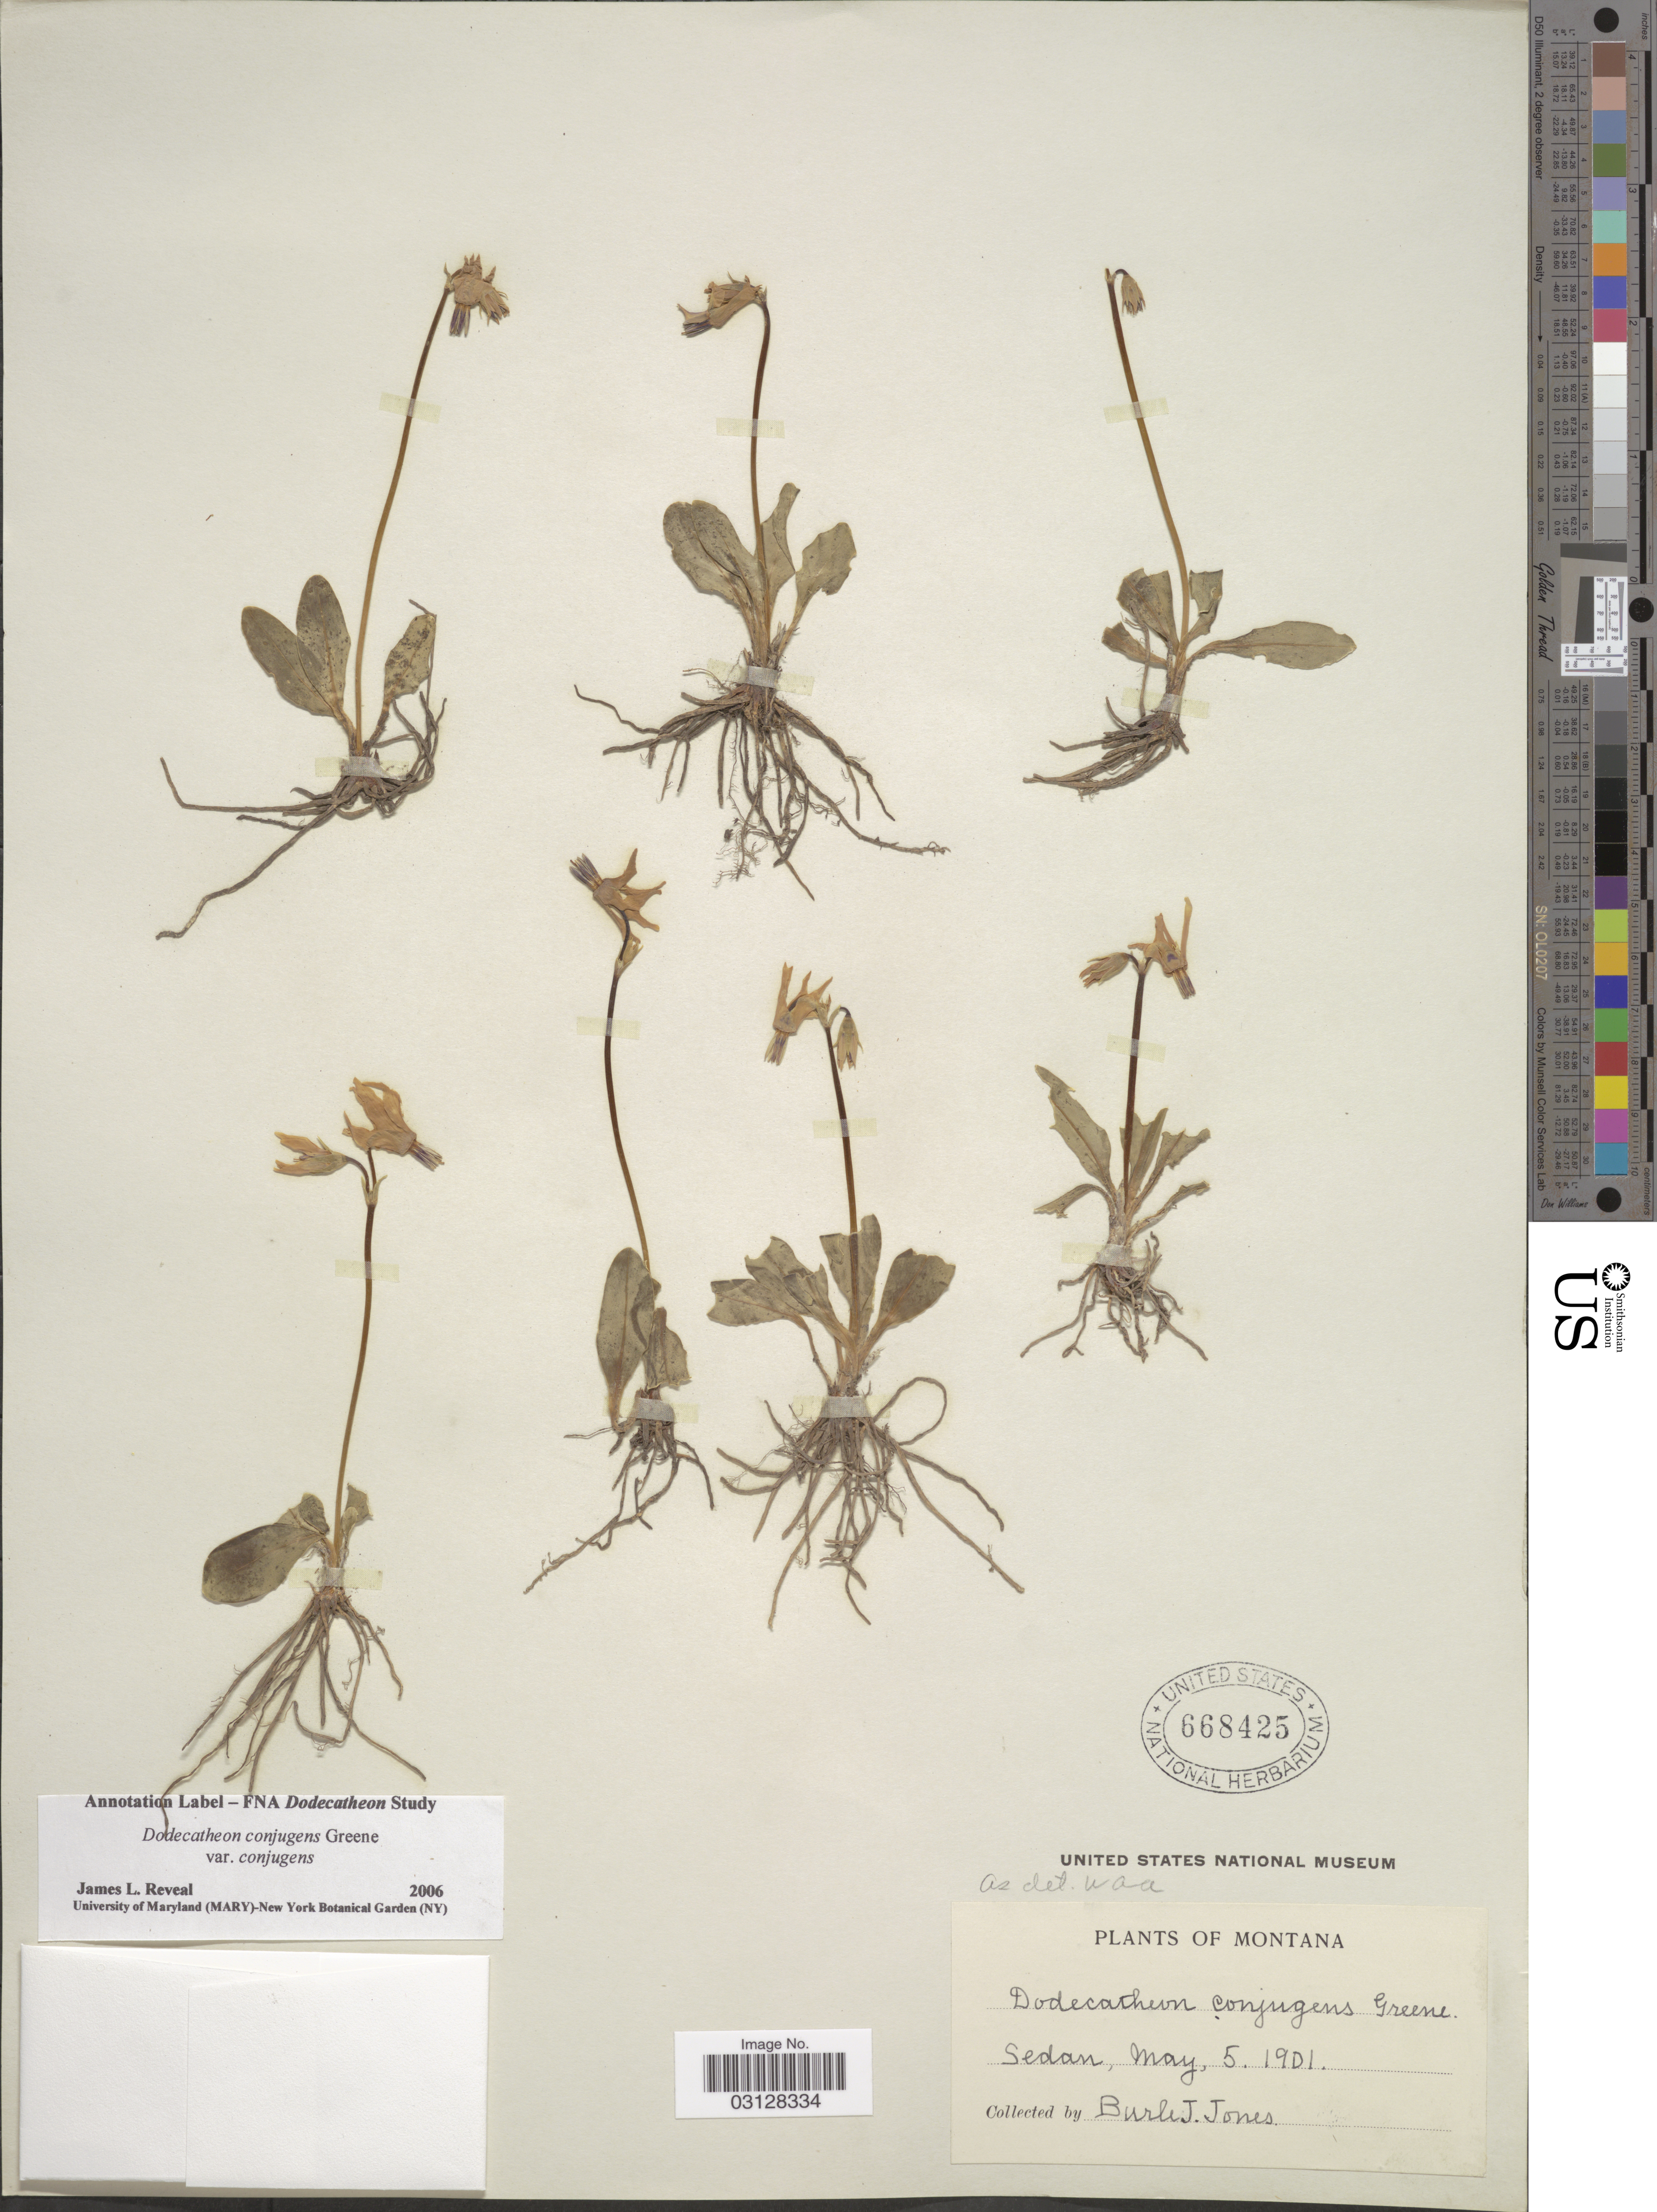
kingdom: Plantae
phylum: Tracheophyta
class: Magnoliopsida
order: Ericales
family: Primulaceae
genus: Dodecatheon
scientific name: Dodecatheon conjugens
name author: Greene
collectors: B. Jones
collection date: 1901-05-05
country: United States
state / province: Montana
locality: Sedan.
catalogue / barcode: US 668425